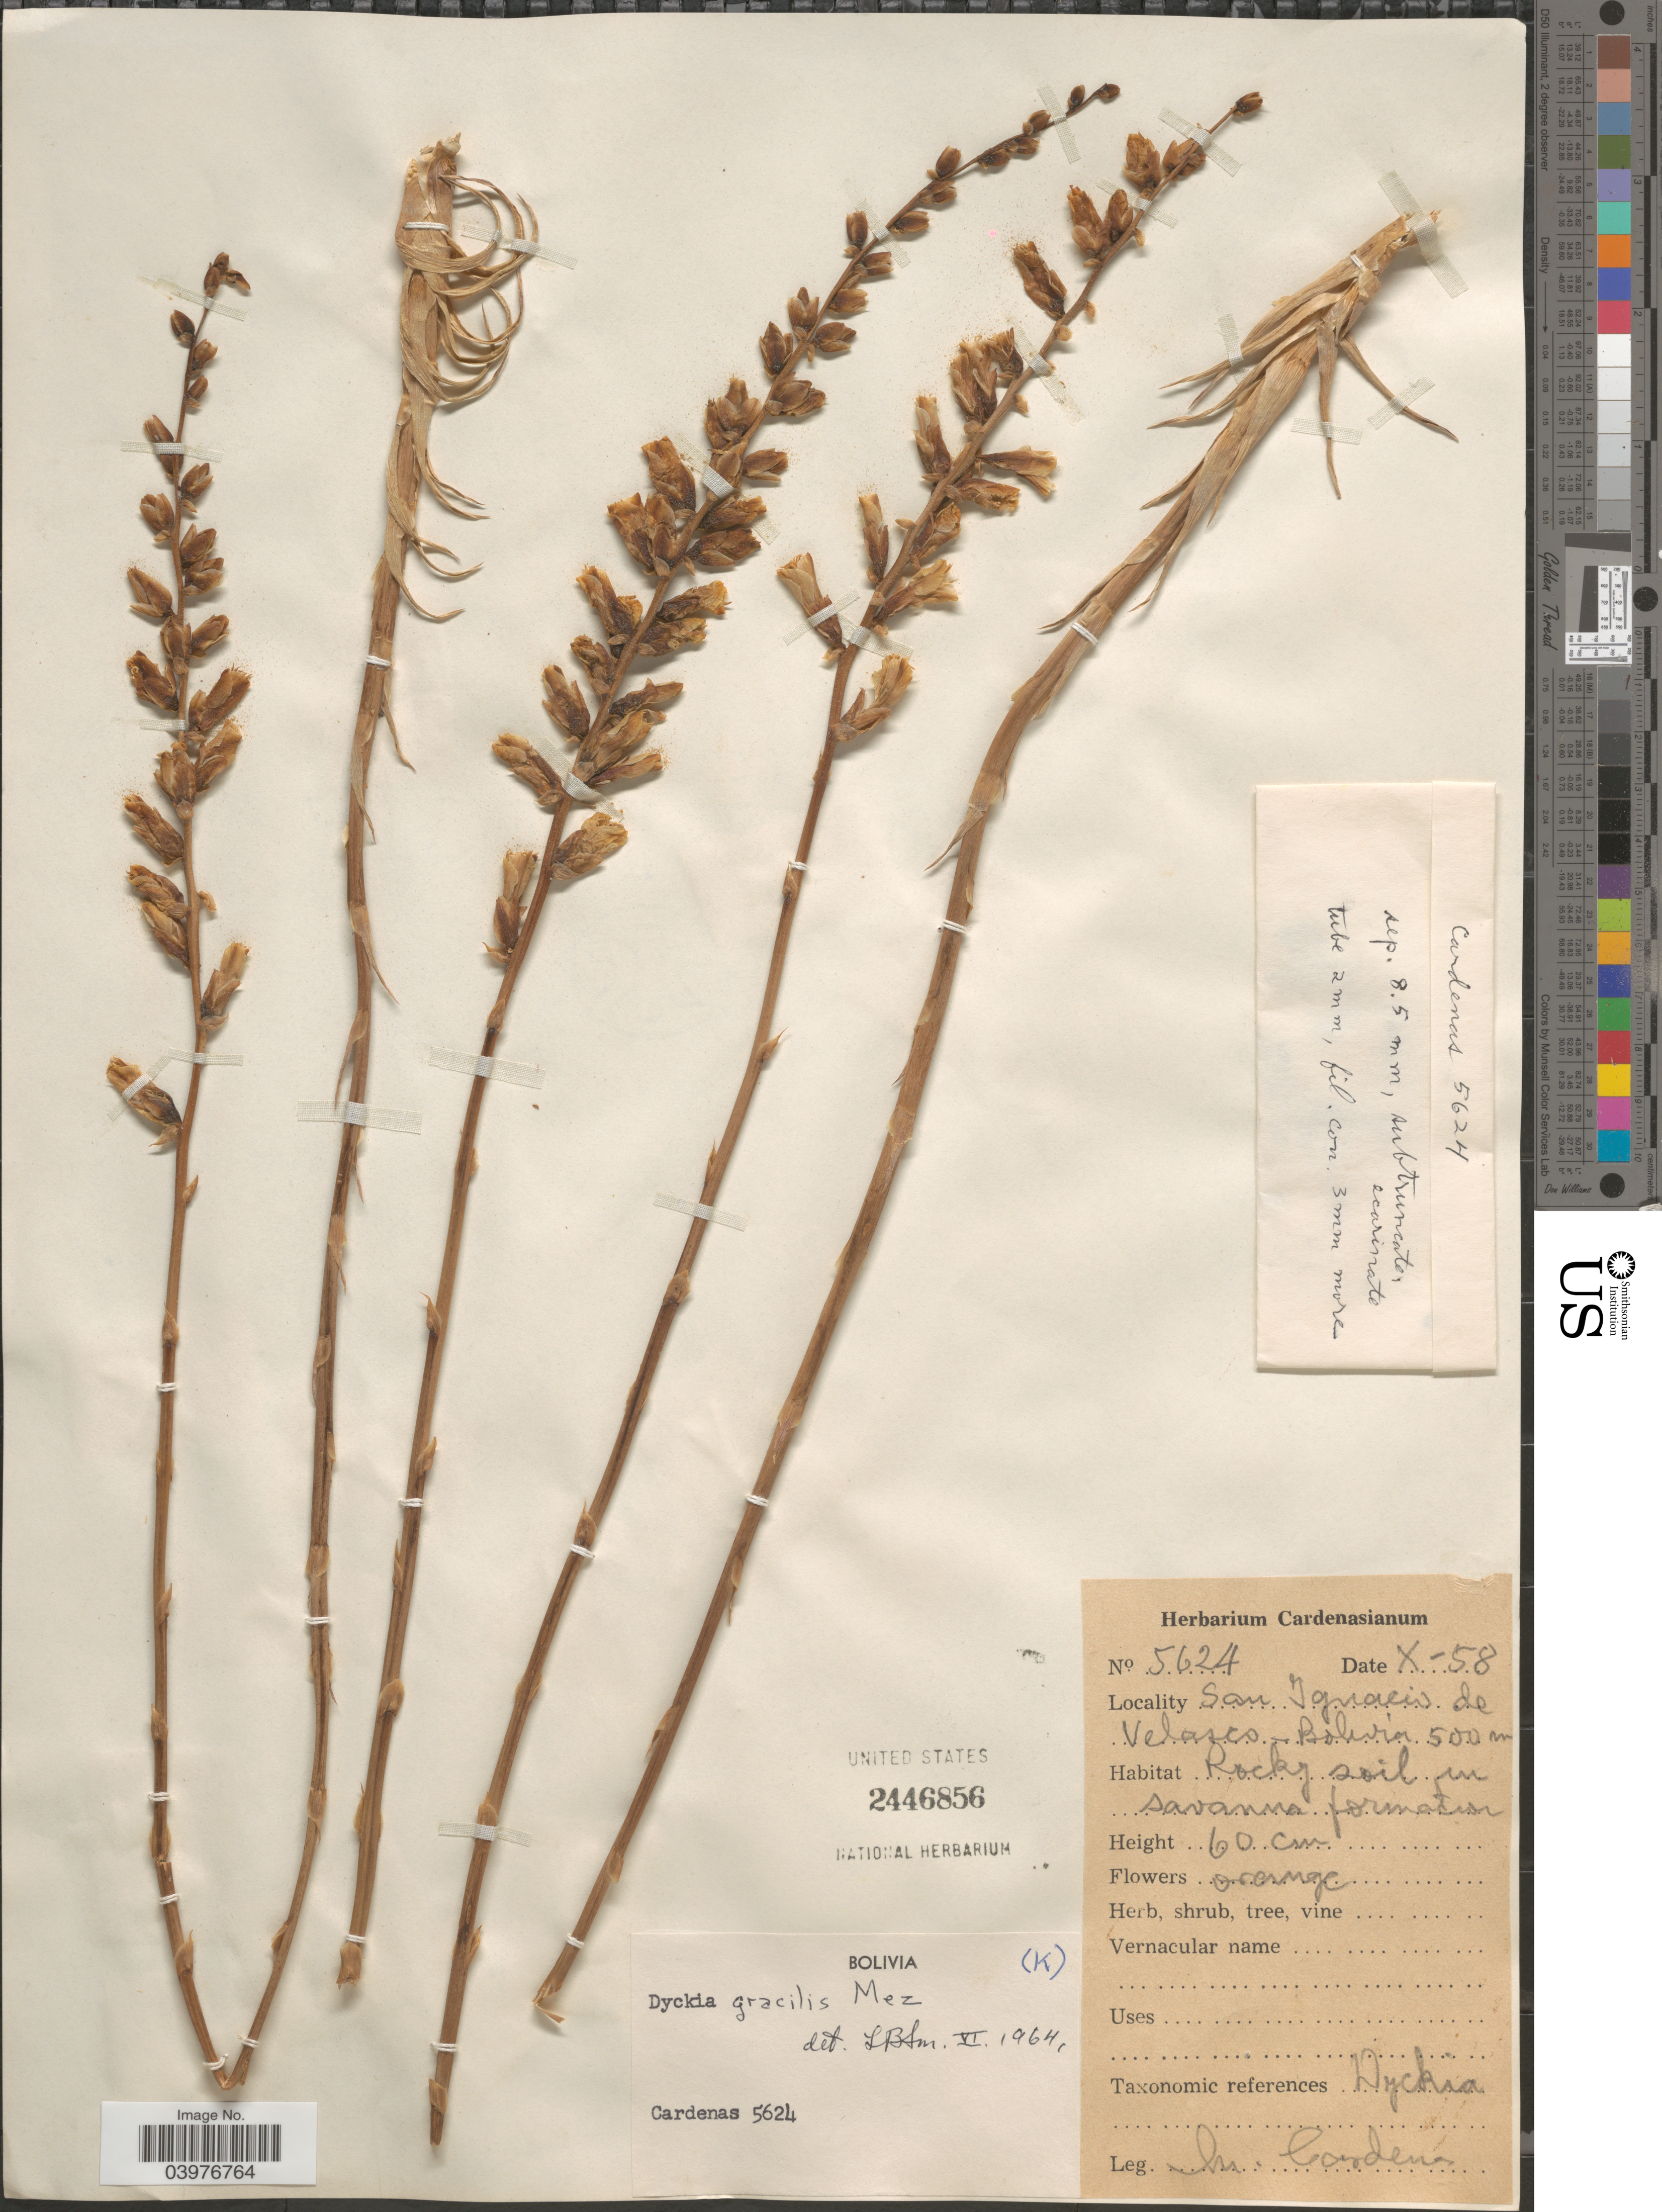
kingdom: Plantae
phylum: Tracheophyta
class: Liliopsida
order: Poales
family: Bromeliaceae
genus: Dyckia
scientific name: Dyckia gracilis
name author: Mez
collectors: M. Cárdenas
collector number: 5624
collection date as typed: Transcribed d/m/y: /10/58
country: Bolivia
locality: San Ignacio de Velasco.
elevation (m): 500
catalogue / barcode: US 2446856